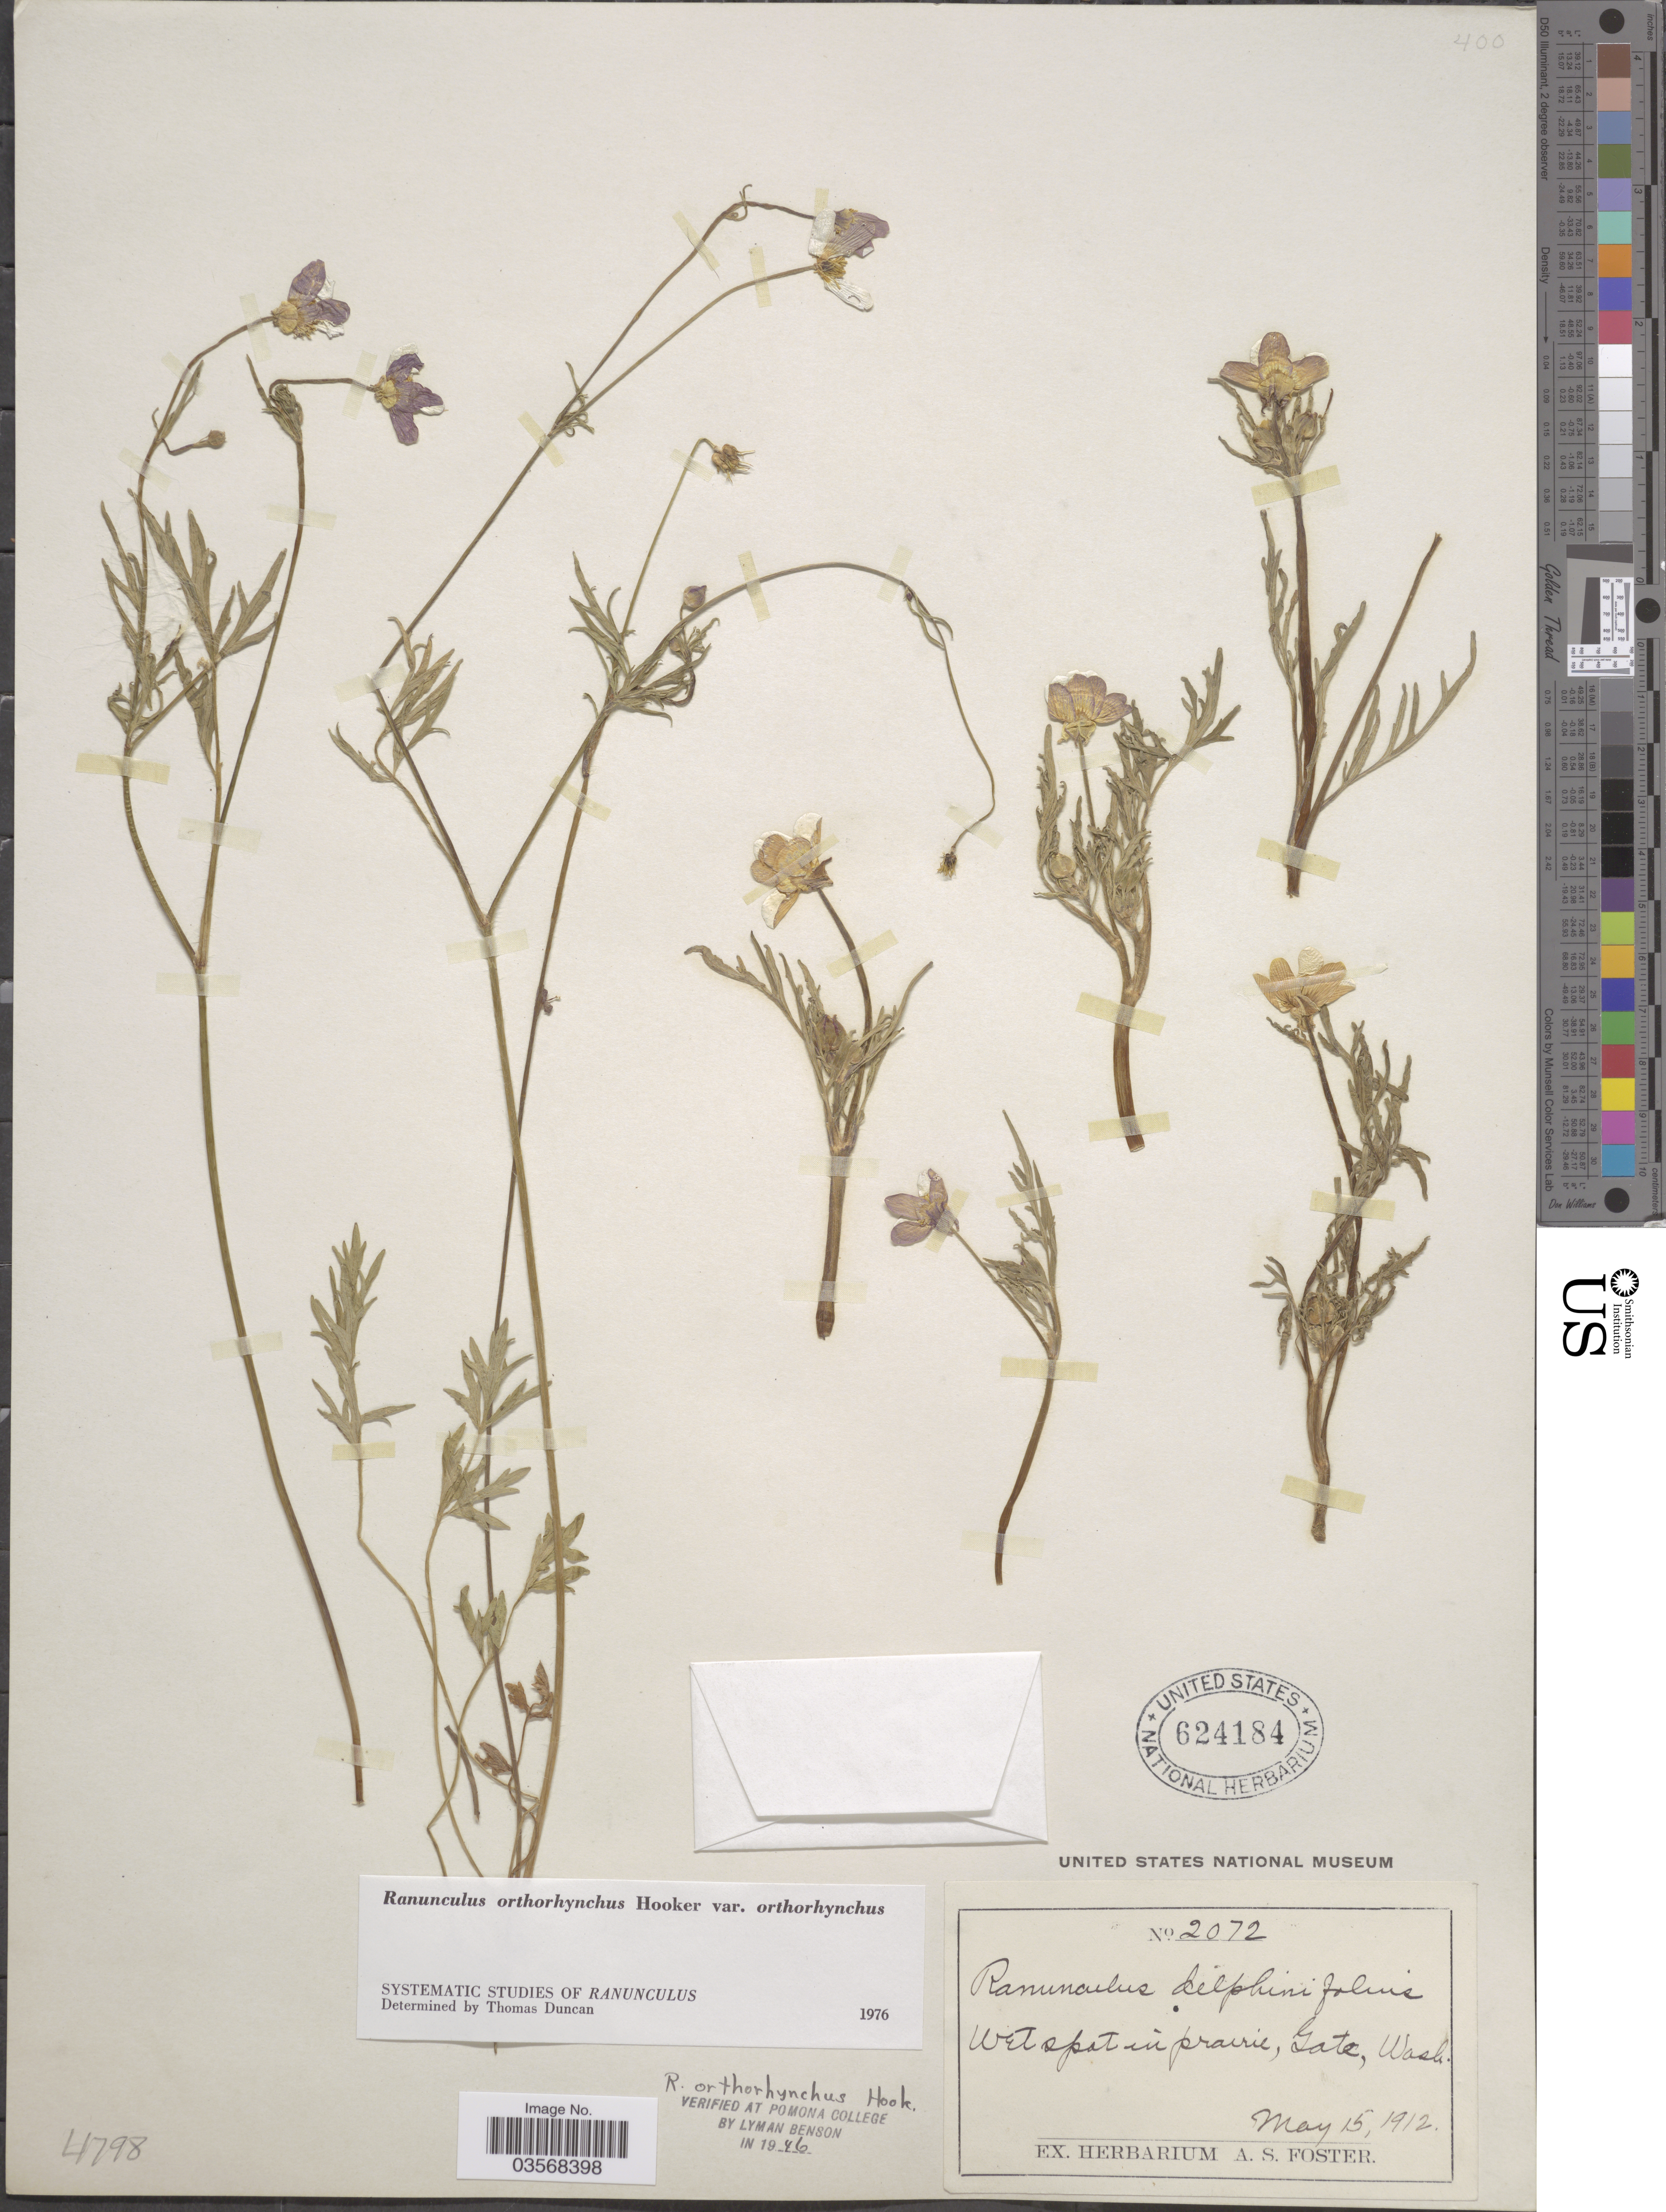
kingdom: Plantae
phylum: Tracheophyta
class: Magnoliopsida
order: Ranunculales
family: Ranunculaceae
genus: Ranunculus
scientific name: Ranunculus orthorhynchus var. orthorhynchus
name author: Hook.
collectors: ex herb. A. S. Foster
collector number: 2072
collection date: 1912-05-15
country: United States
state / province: Washington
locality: Gate.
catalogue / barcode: US 624184